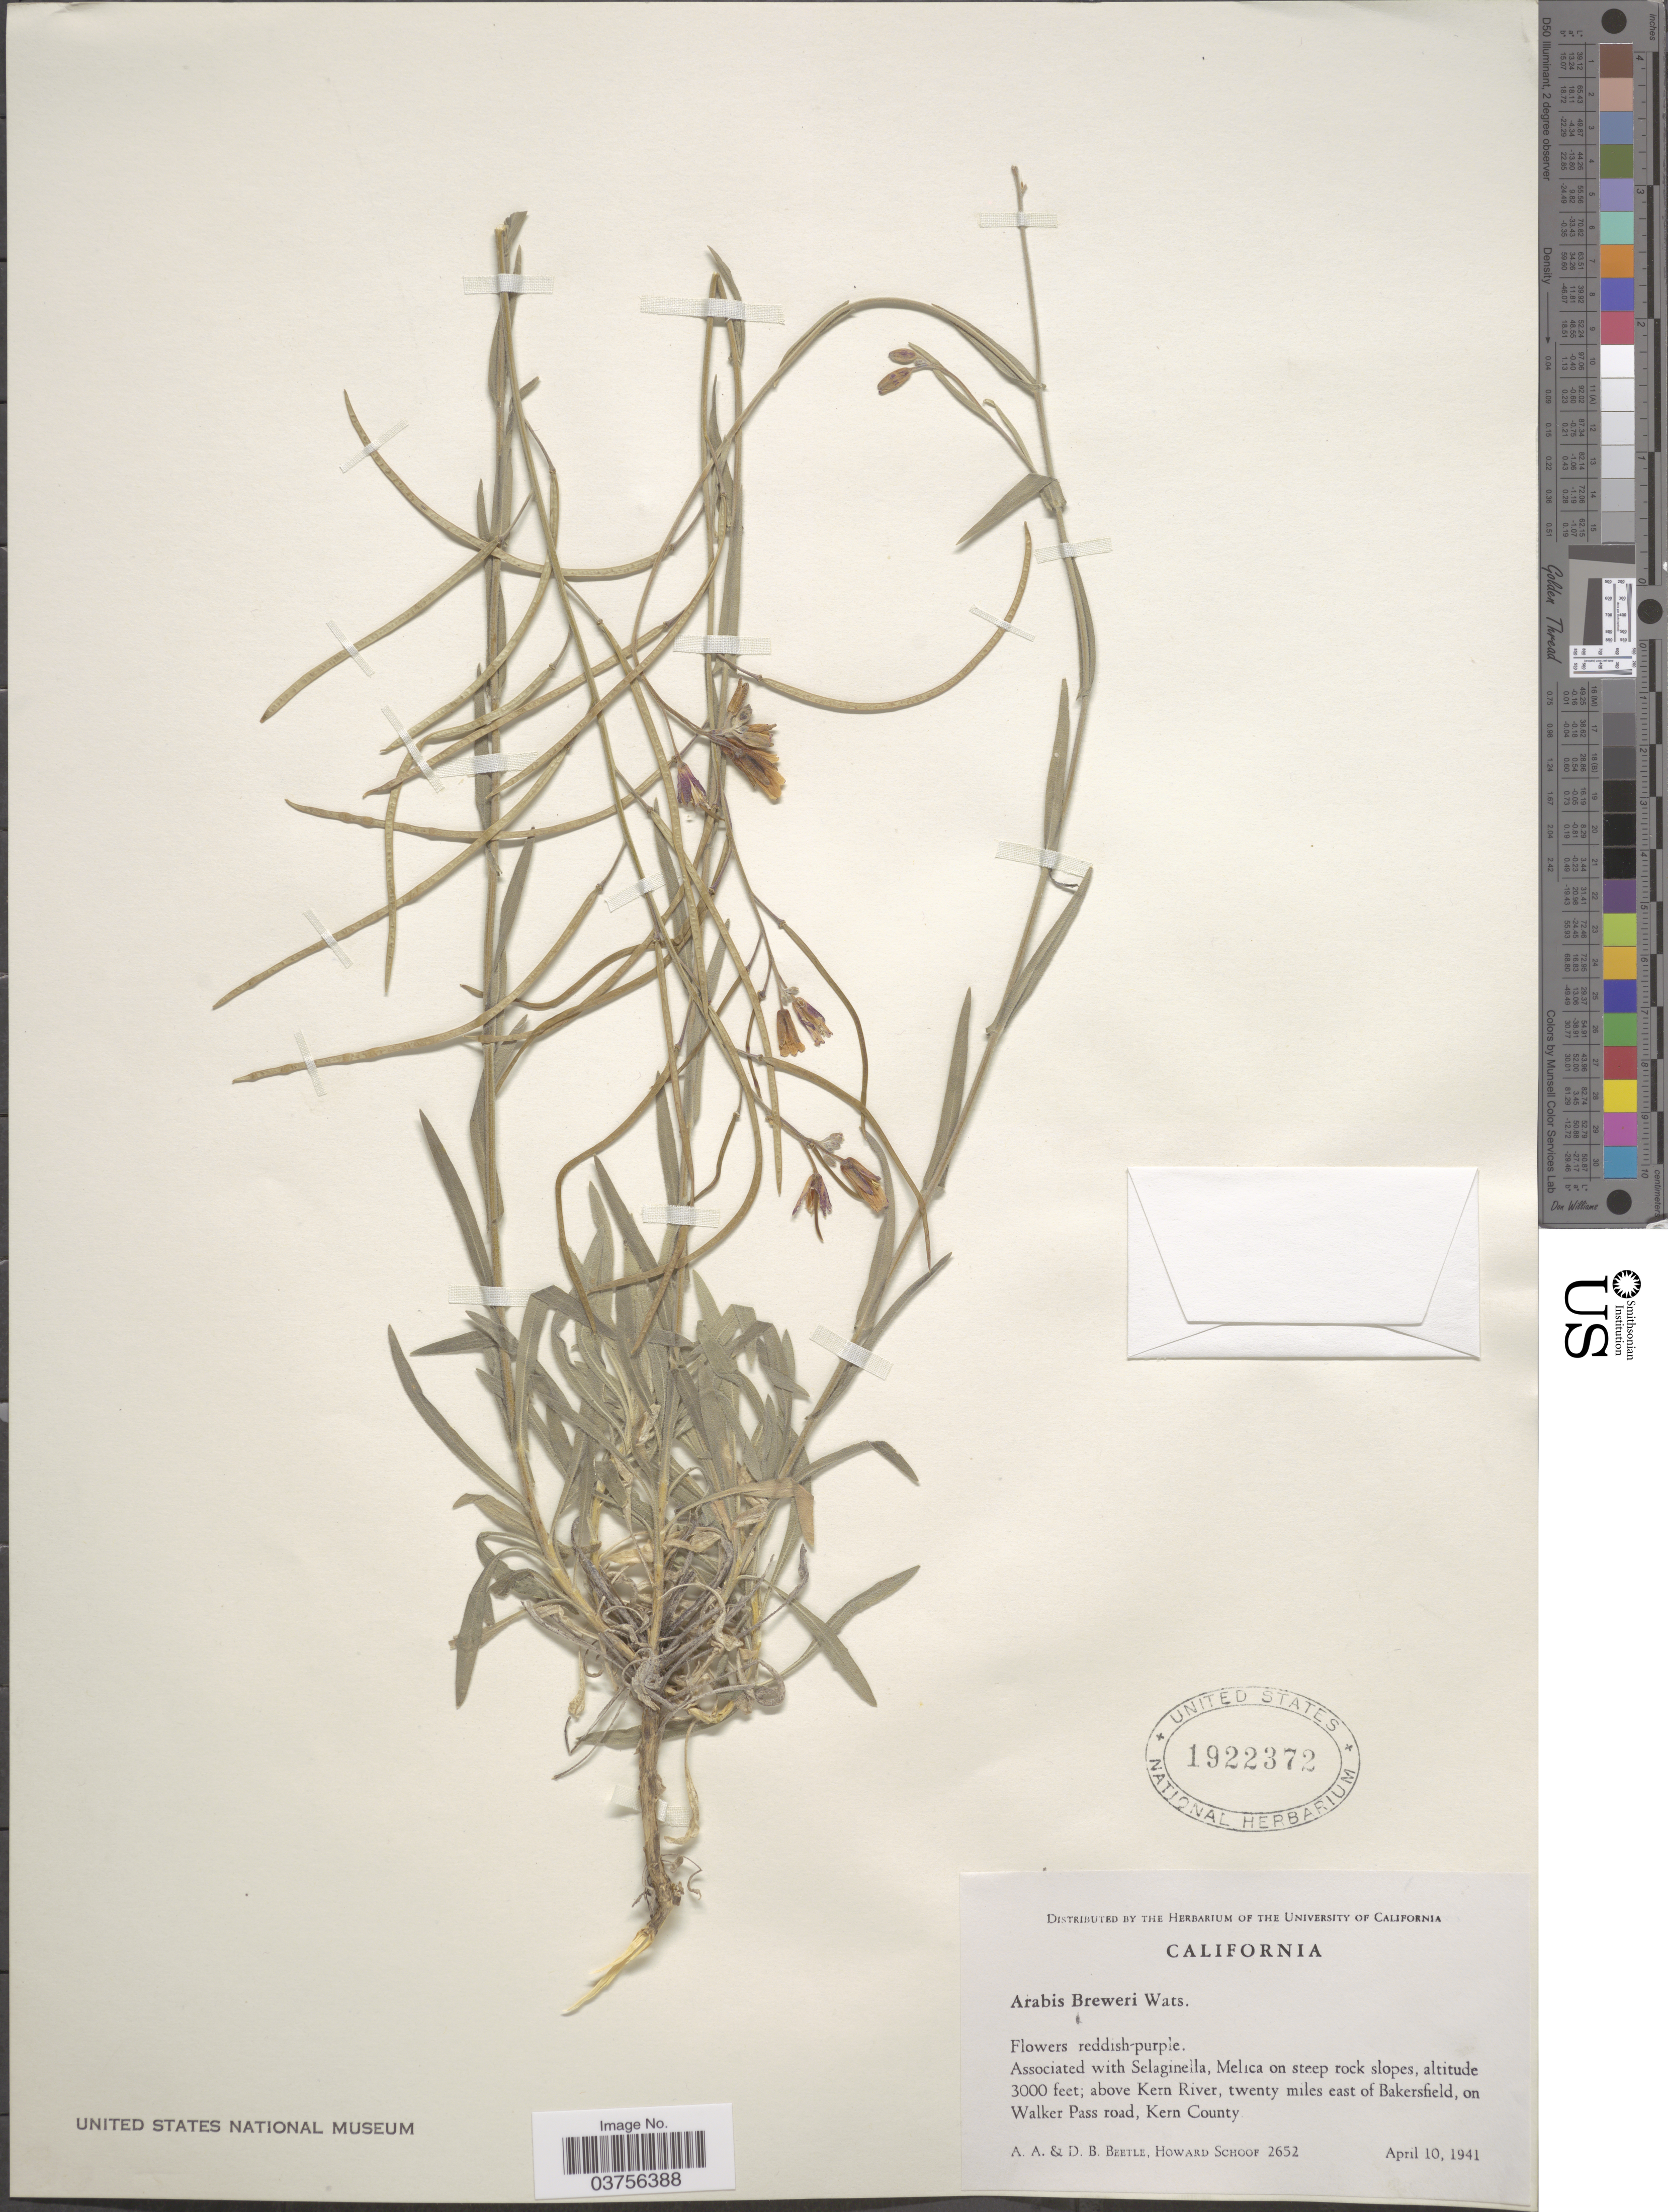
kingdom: Plantae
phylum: Tracheophyta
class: Magnoliopsida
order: Brassicales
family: Brassicaceae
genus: Arabis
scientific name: Arabis breweri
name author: S. Watson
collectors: A. A. Beetle, D. Beetle & H. Schoof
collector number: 2652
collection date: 1941-04-10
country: United States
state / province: California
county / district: Kern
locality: Above Kern River, twenty miles east of Bakersfield, on Walker Pass road, Kern County.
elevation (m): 914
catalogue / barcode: US 1922372